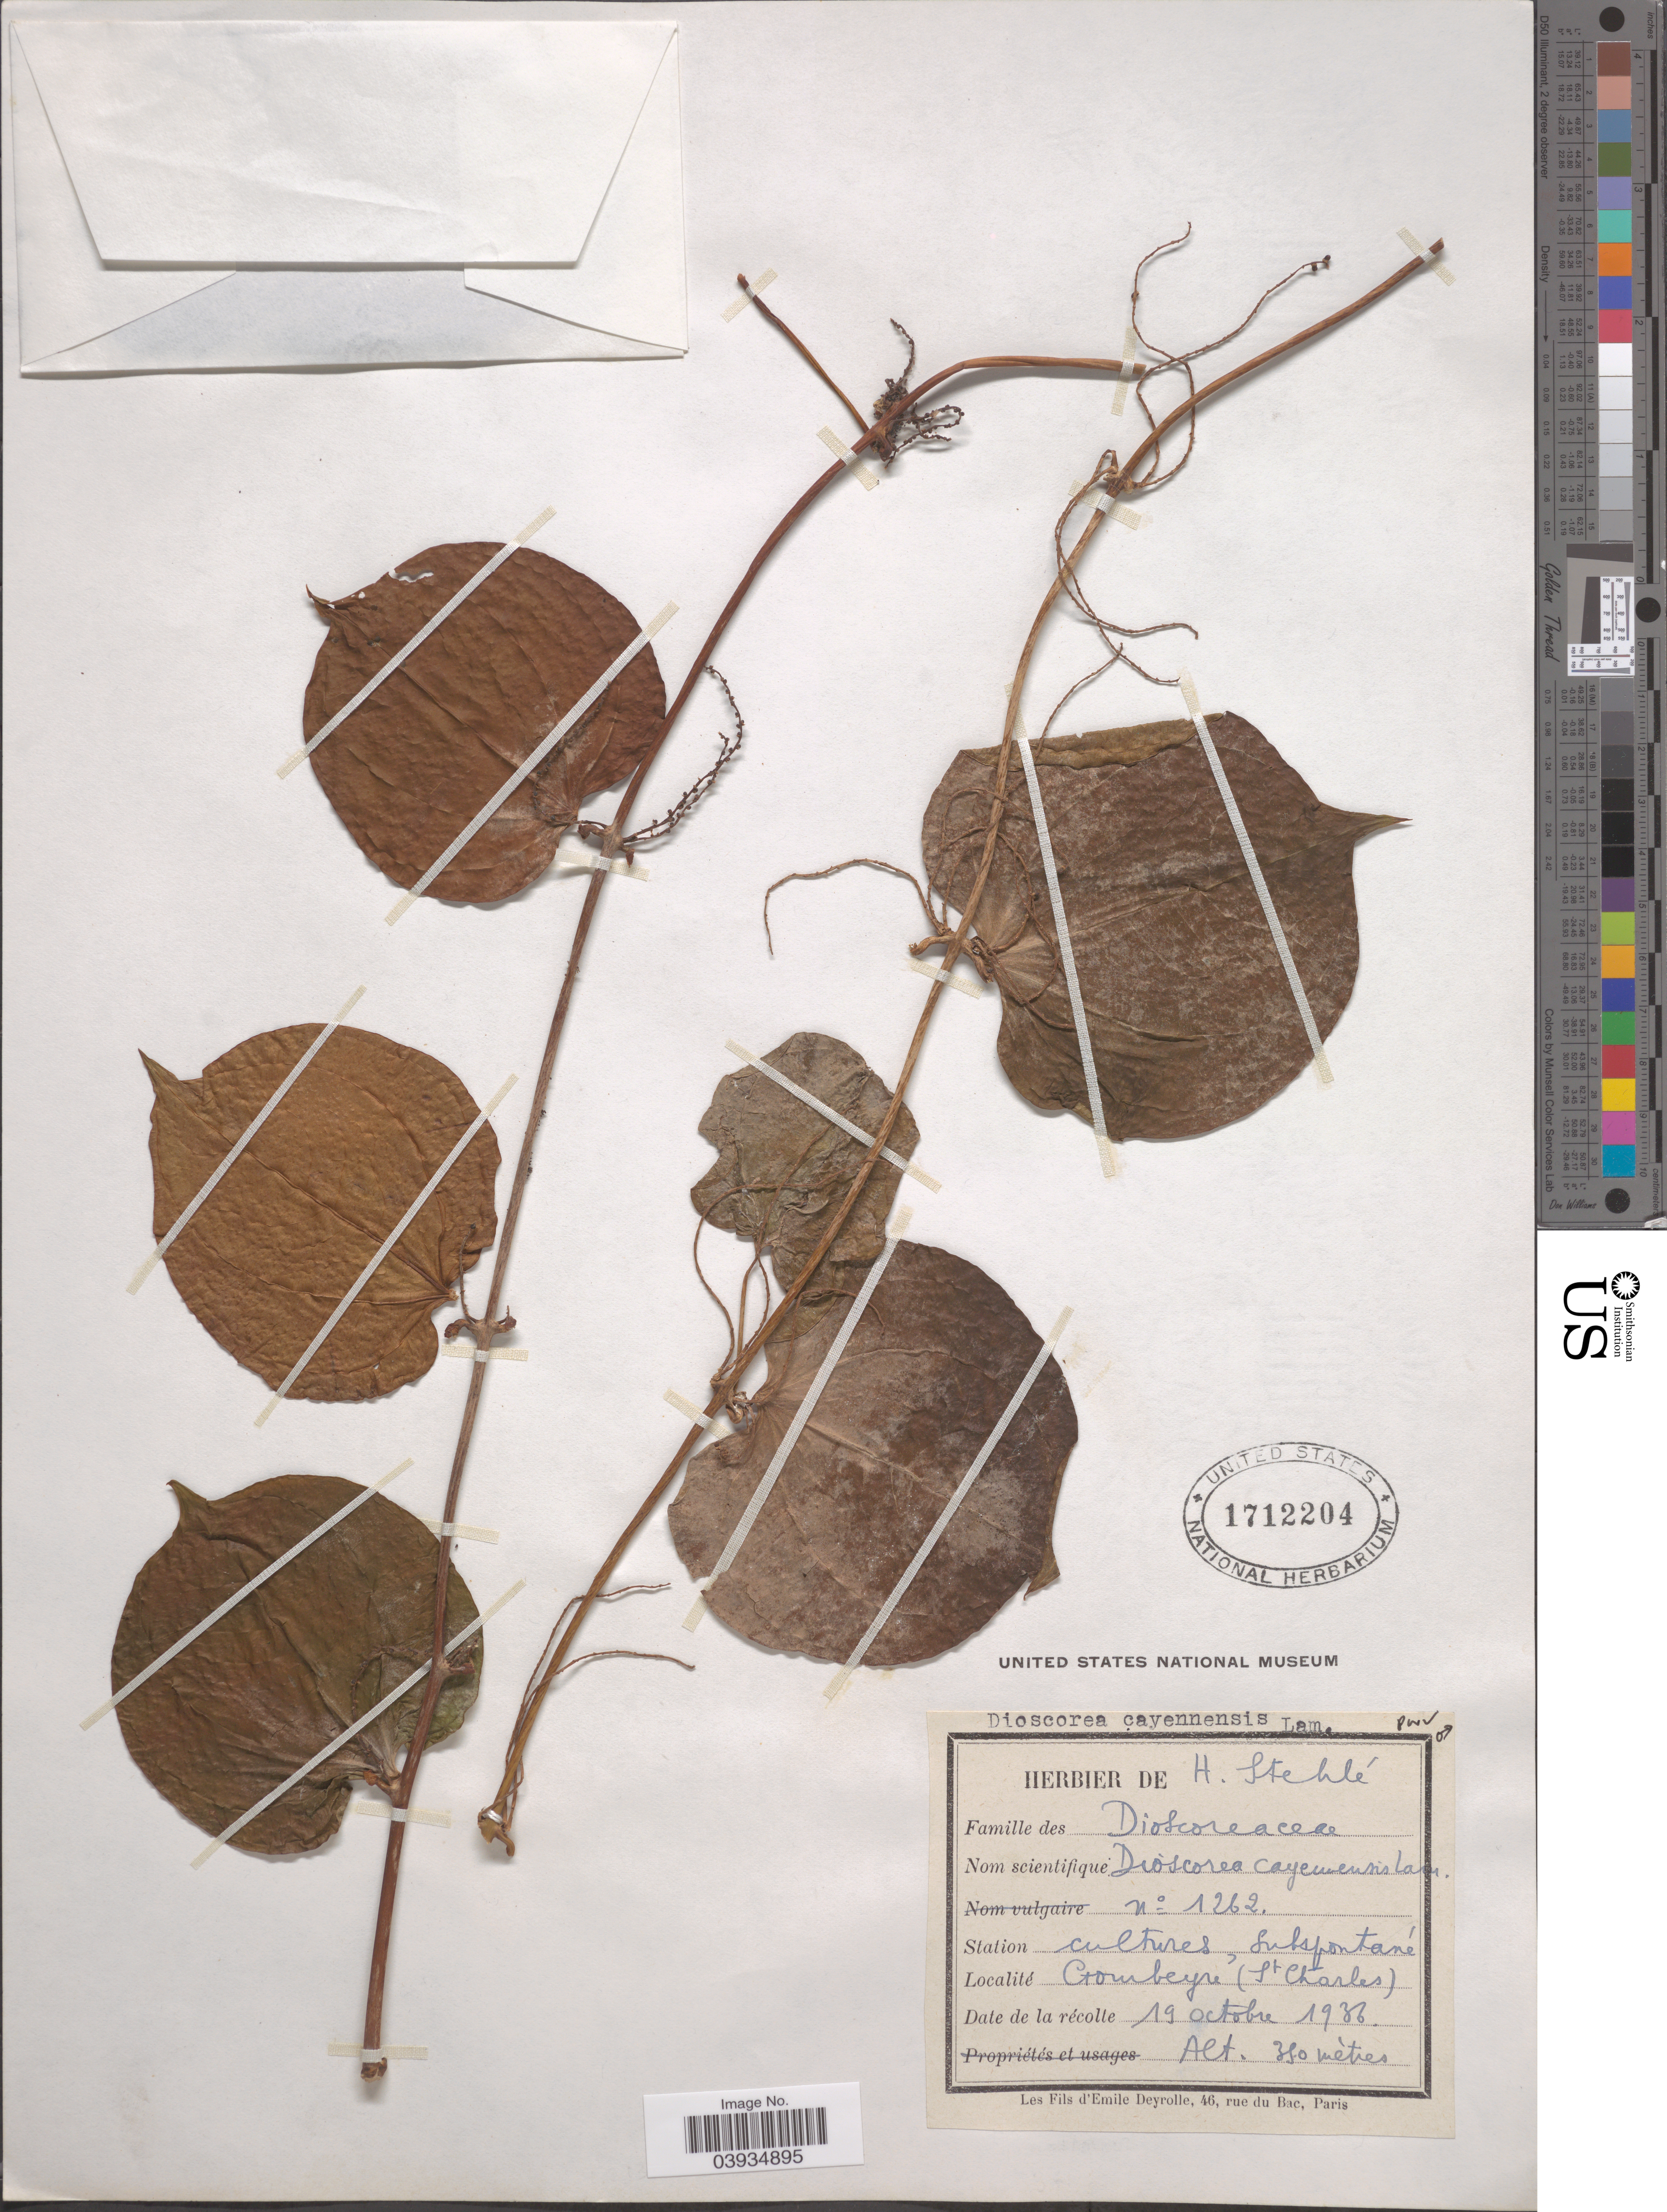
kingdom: Plantae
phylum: Tracheophyta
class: Liliopsida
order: Dioscoreales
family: Dioscoreaceae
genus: Dioscorea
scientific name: Dioscorea cayenensis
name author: Lam.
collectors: ex herb. H. Stehlé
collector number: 1262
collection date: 1936-10-19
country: Guadeloupe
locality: Gourbeyre (St Charles).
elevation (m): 350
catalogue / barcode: US 1712204